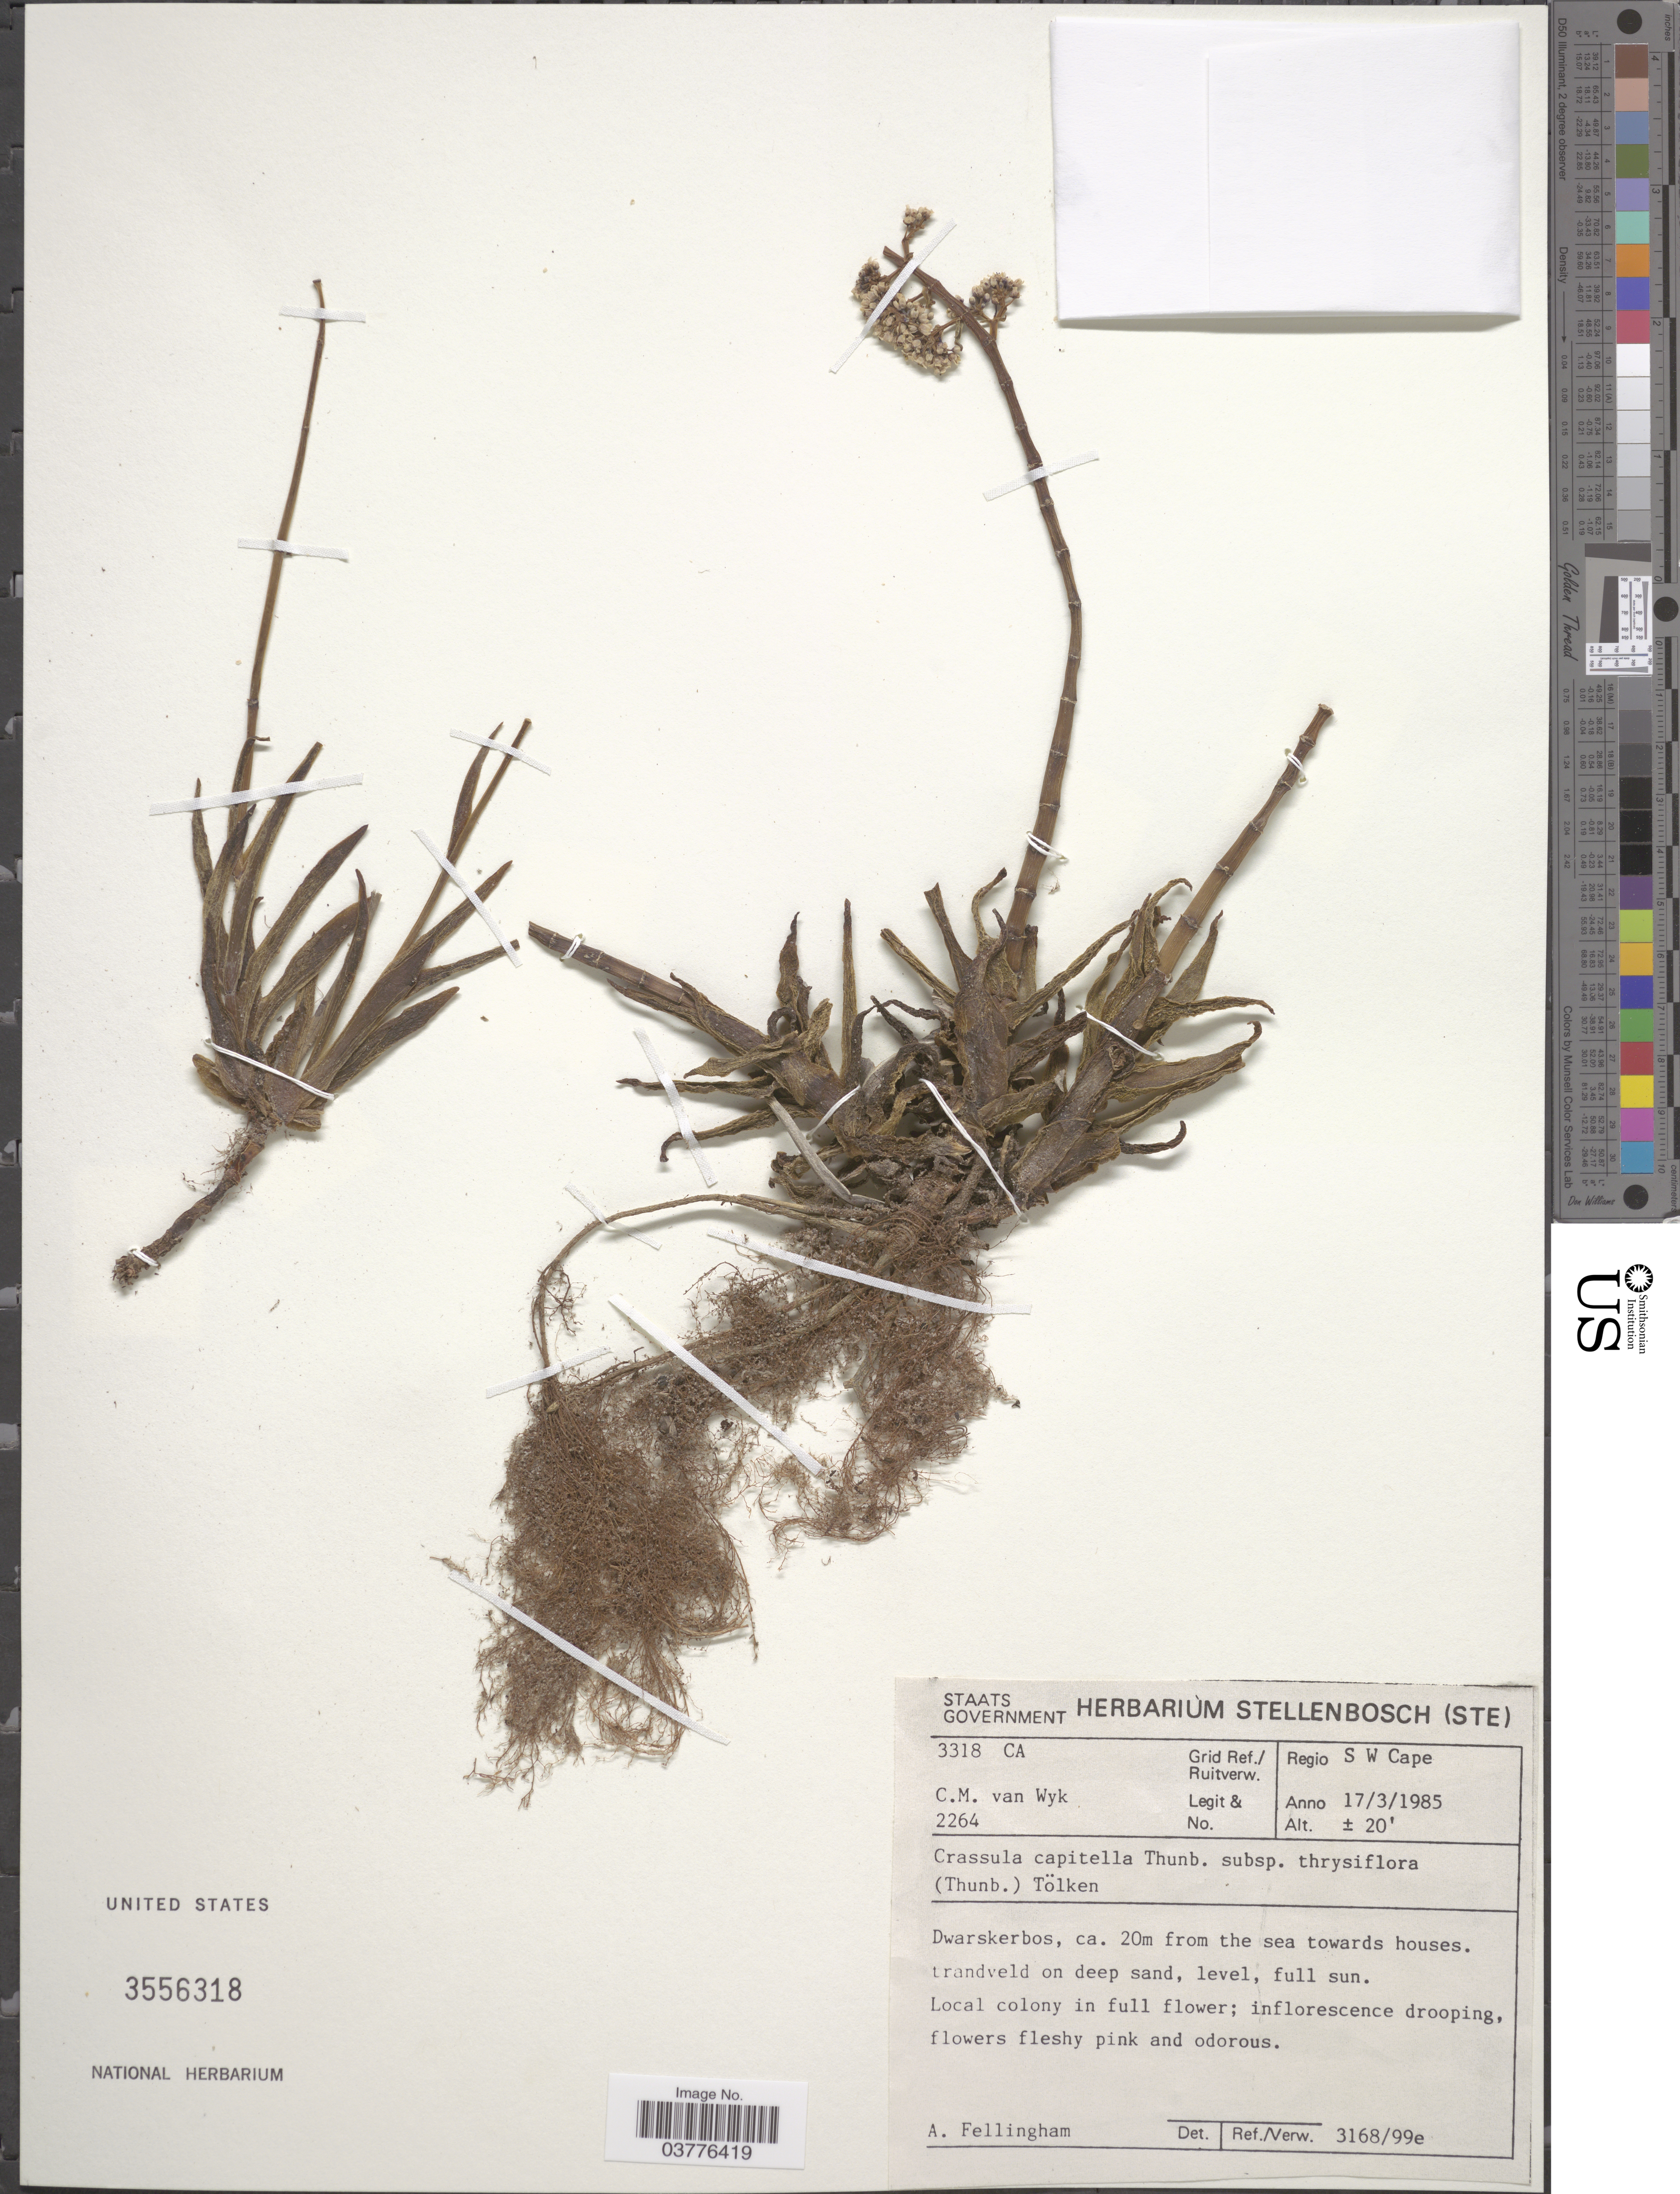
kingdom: Plantae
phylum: Tracheophyta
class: Magnoliopsida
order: Saxifragales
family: Crassulaceae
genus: Crassula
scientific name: Crassula capitella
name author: Thunb.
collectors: C. Van Wyk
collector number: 2264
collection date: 1985-03-17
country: South Africa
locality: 3318 CA Grid Ref./Ruitverw. Regio S W Cape. Dwarskerbos, ca. 20m from the sea towards houses.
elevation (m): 6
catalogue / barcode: US 3556318